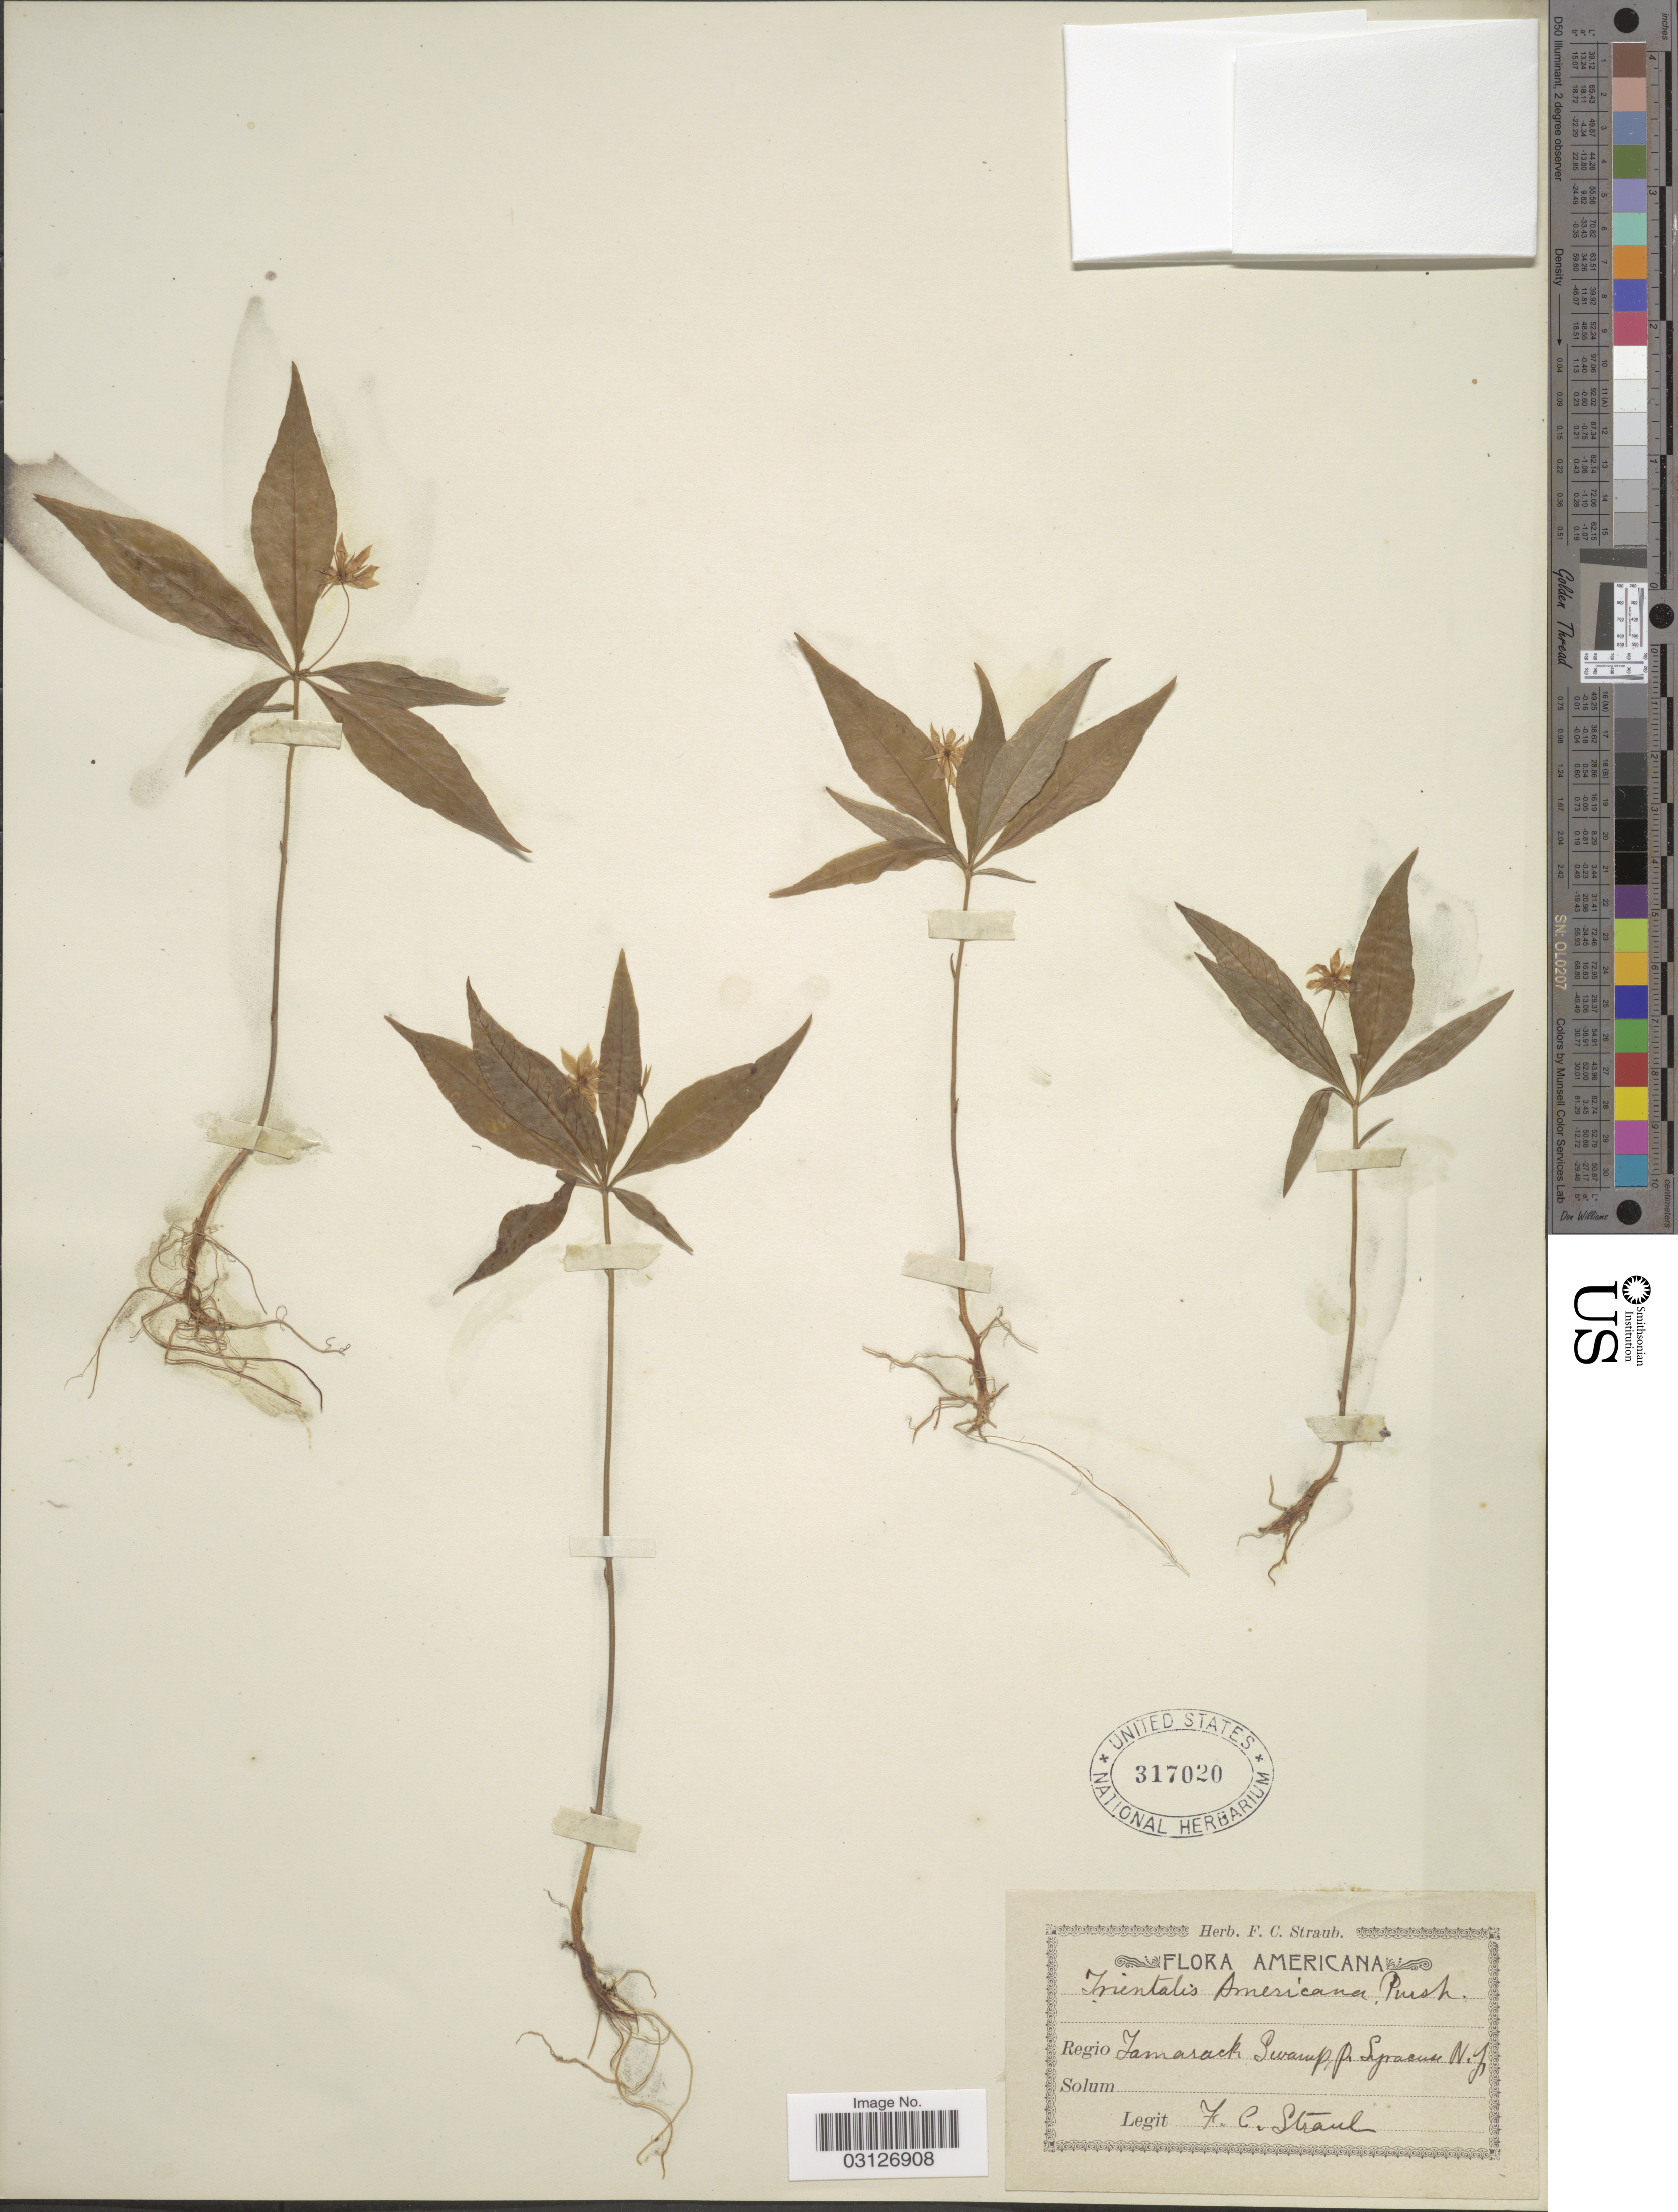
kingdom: Plantae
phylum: Tracheophyta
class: Magnoliopsida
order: Ericales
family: Primulaceae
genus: Trientalis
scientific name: Trientalis americana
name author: Pursh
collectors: F. Straub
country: United States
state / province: New York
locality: Region Tamarack Swamp, p. Syracuse N.Y.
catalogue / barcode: US 317020